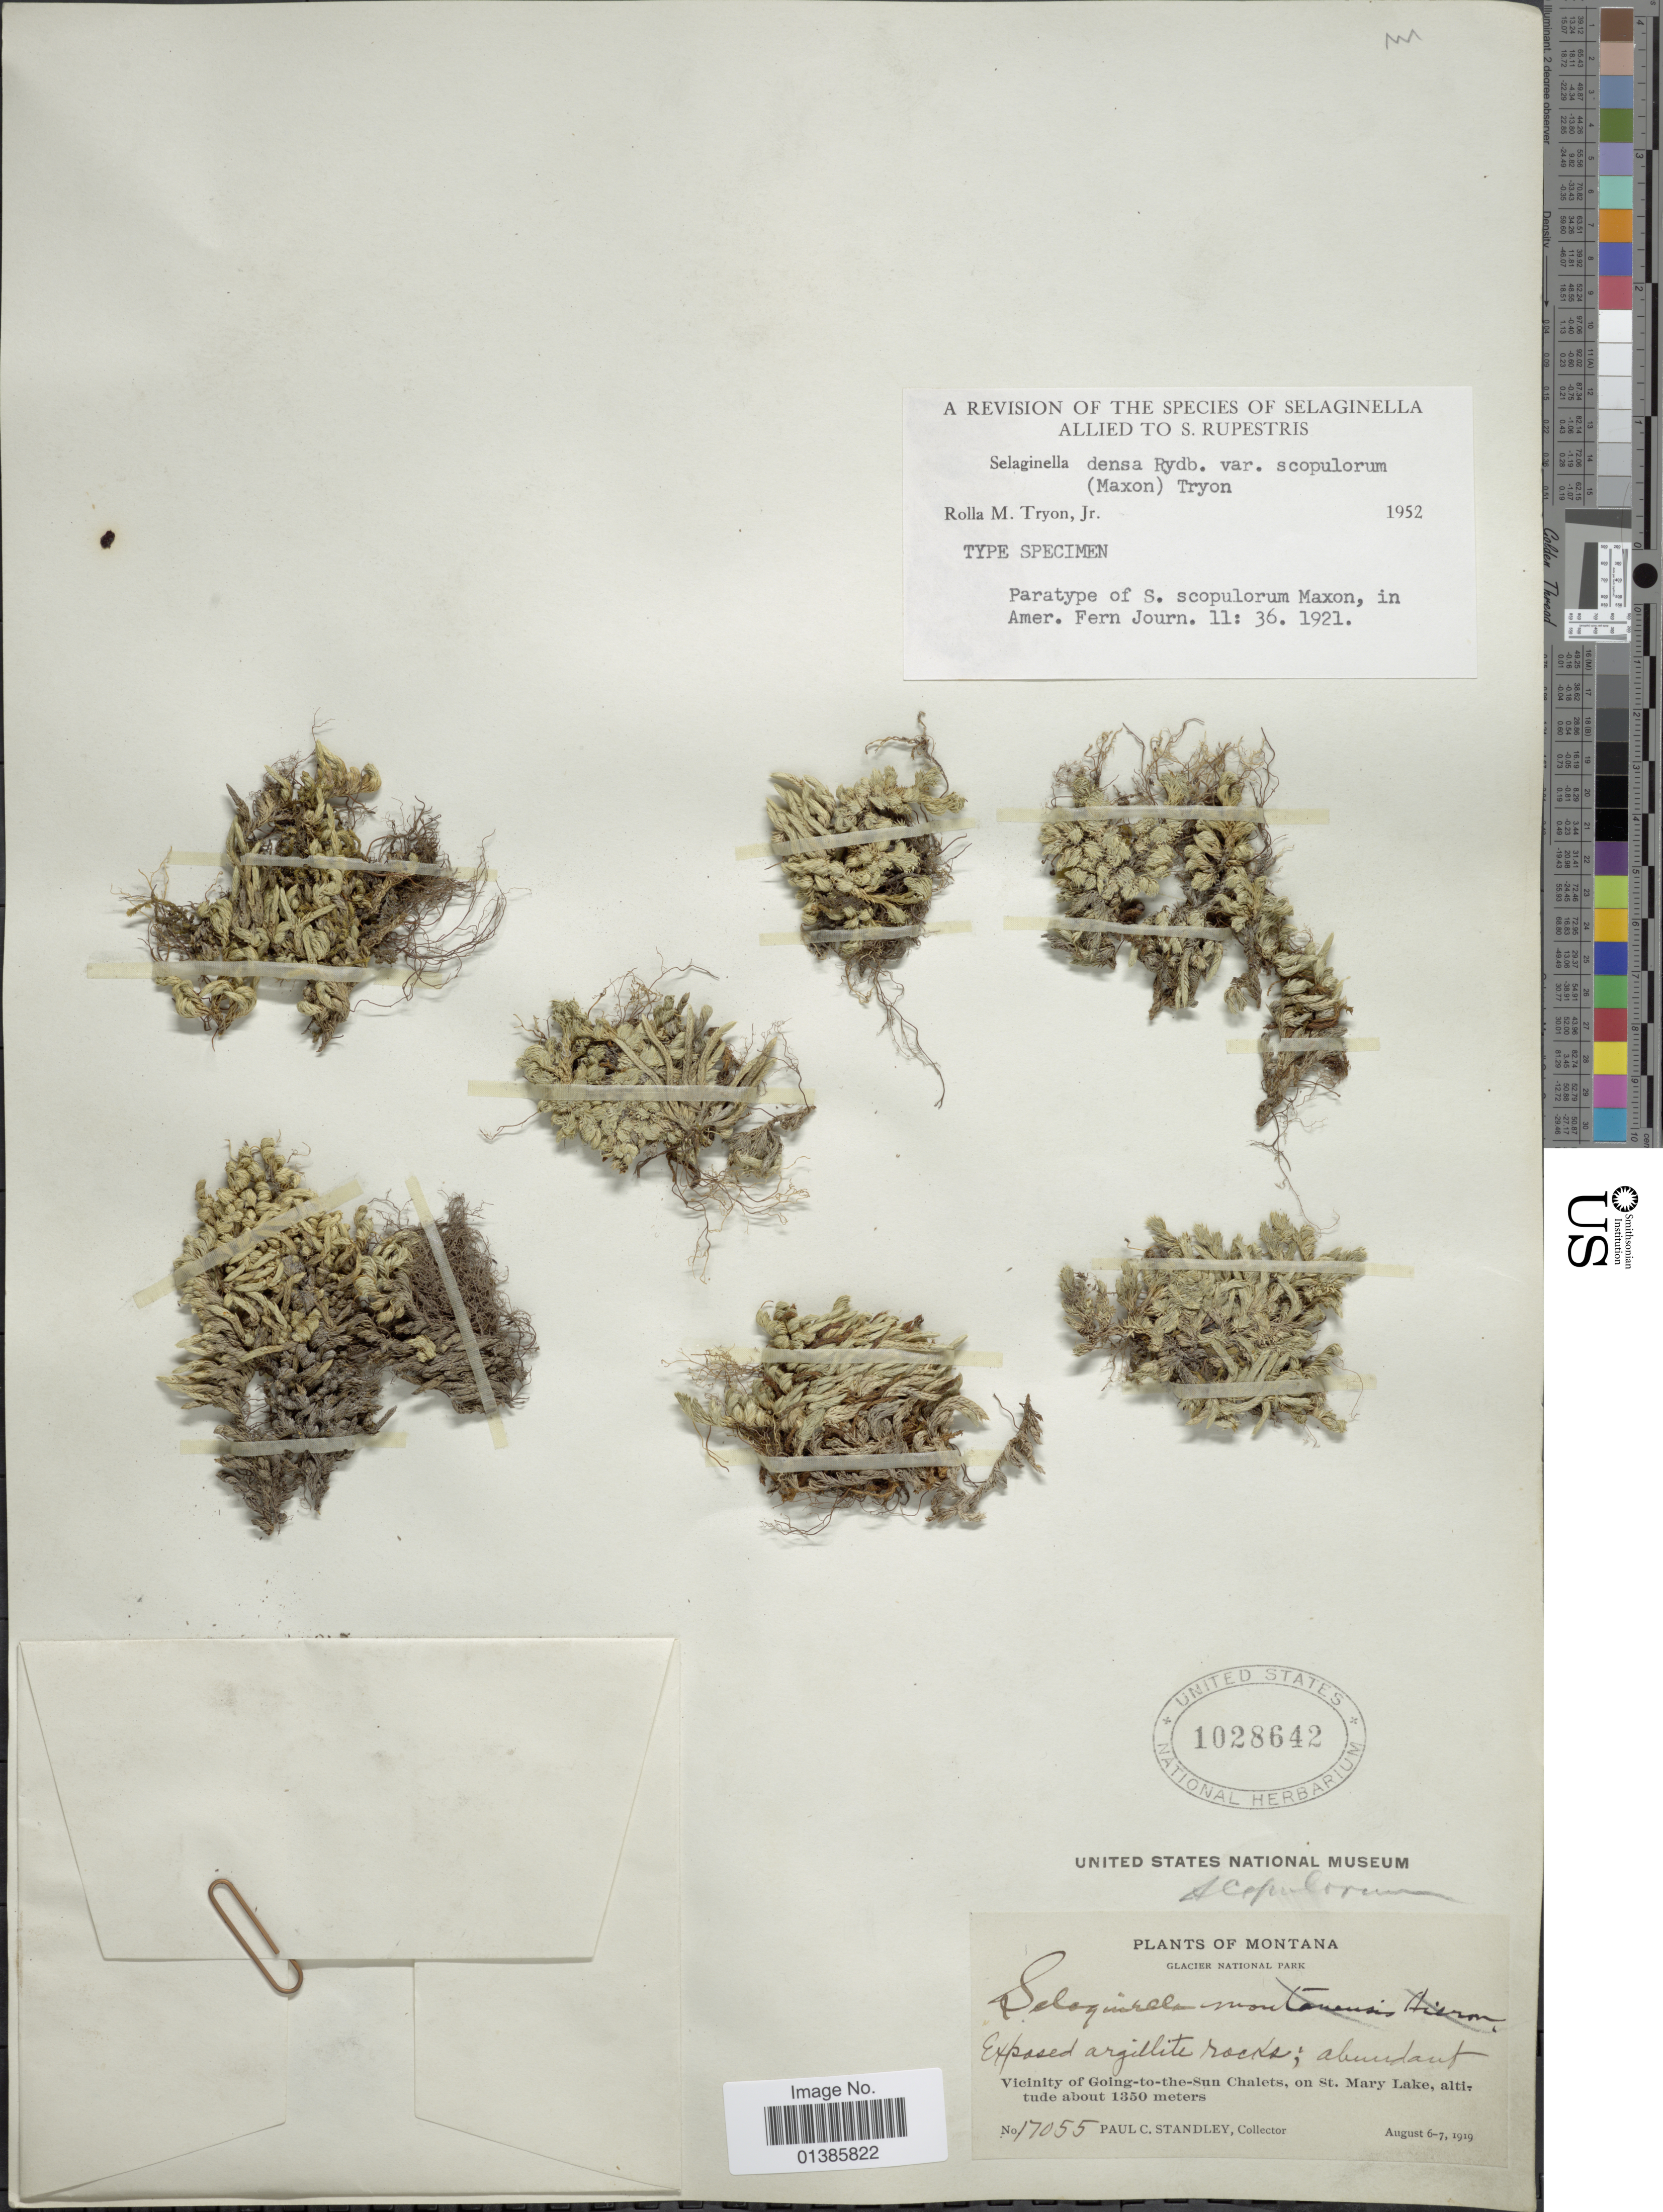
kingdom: Plantae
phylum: Tracheophyta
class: Lycopodiopsida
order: Selaginellales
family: Selaginellaceae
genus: Selaginella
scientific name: Selaginella densa var. scopulorum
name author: (Maxon) R.M. Tryon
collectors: P. C. Standley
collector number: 17055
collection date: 1919-08-06/1919-08-07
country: United States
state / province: Montana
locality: Glacier National Park. Vicinity of Going-to-the-Sun Chalets, on St. Mary Lake.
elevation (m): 1350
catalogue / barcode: US 1028642